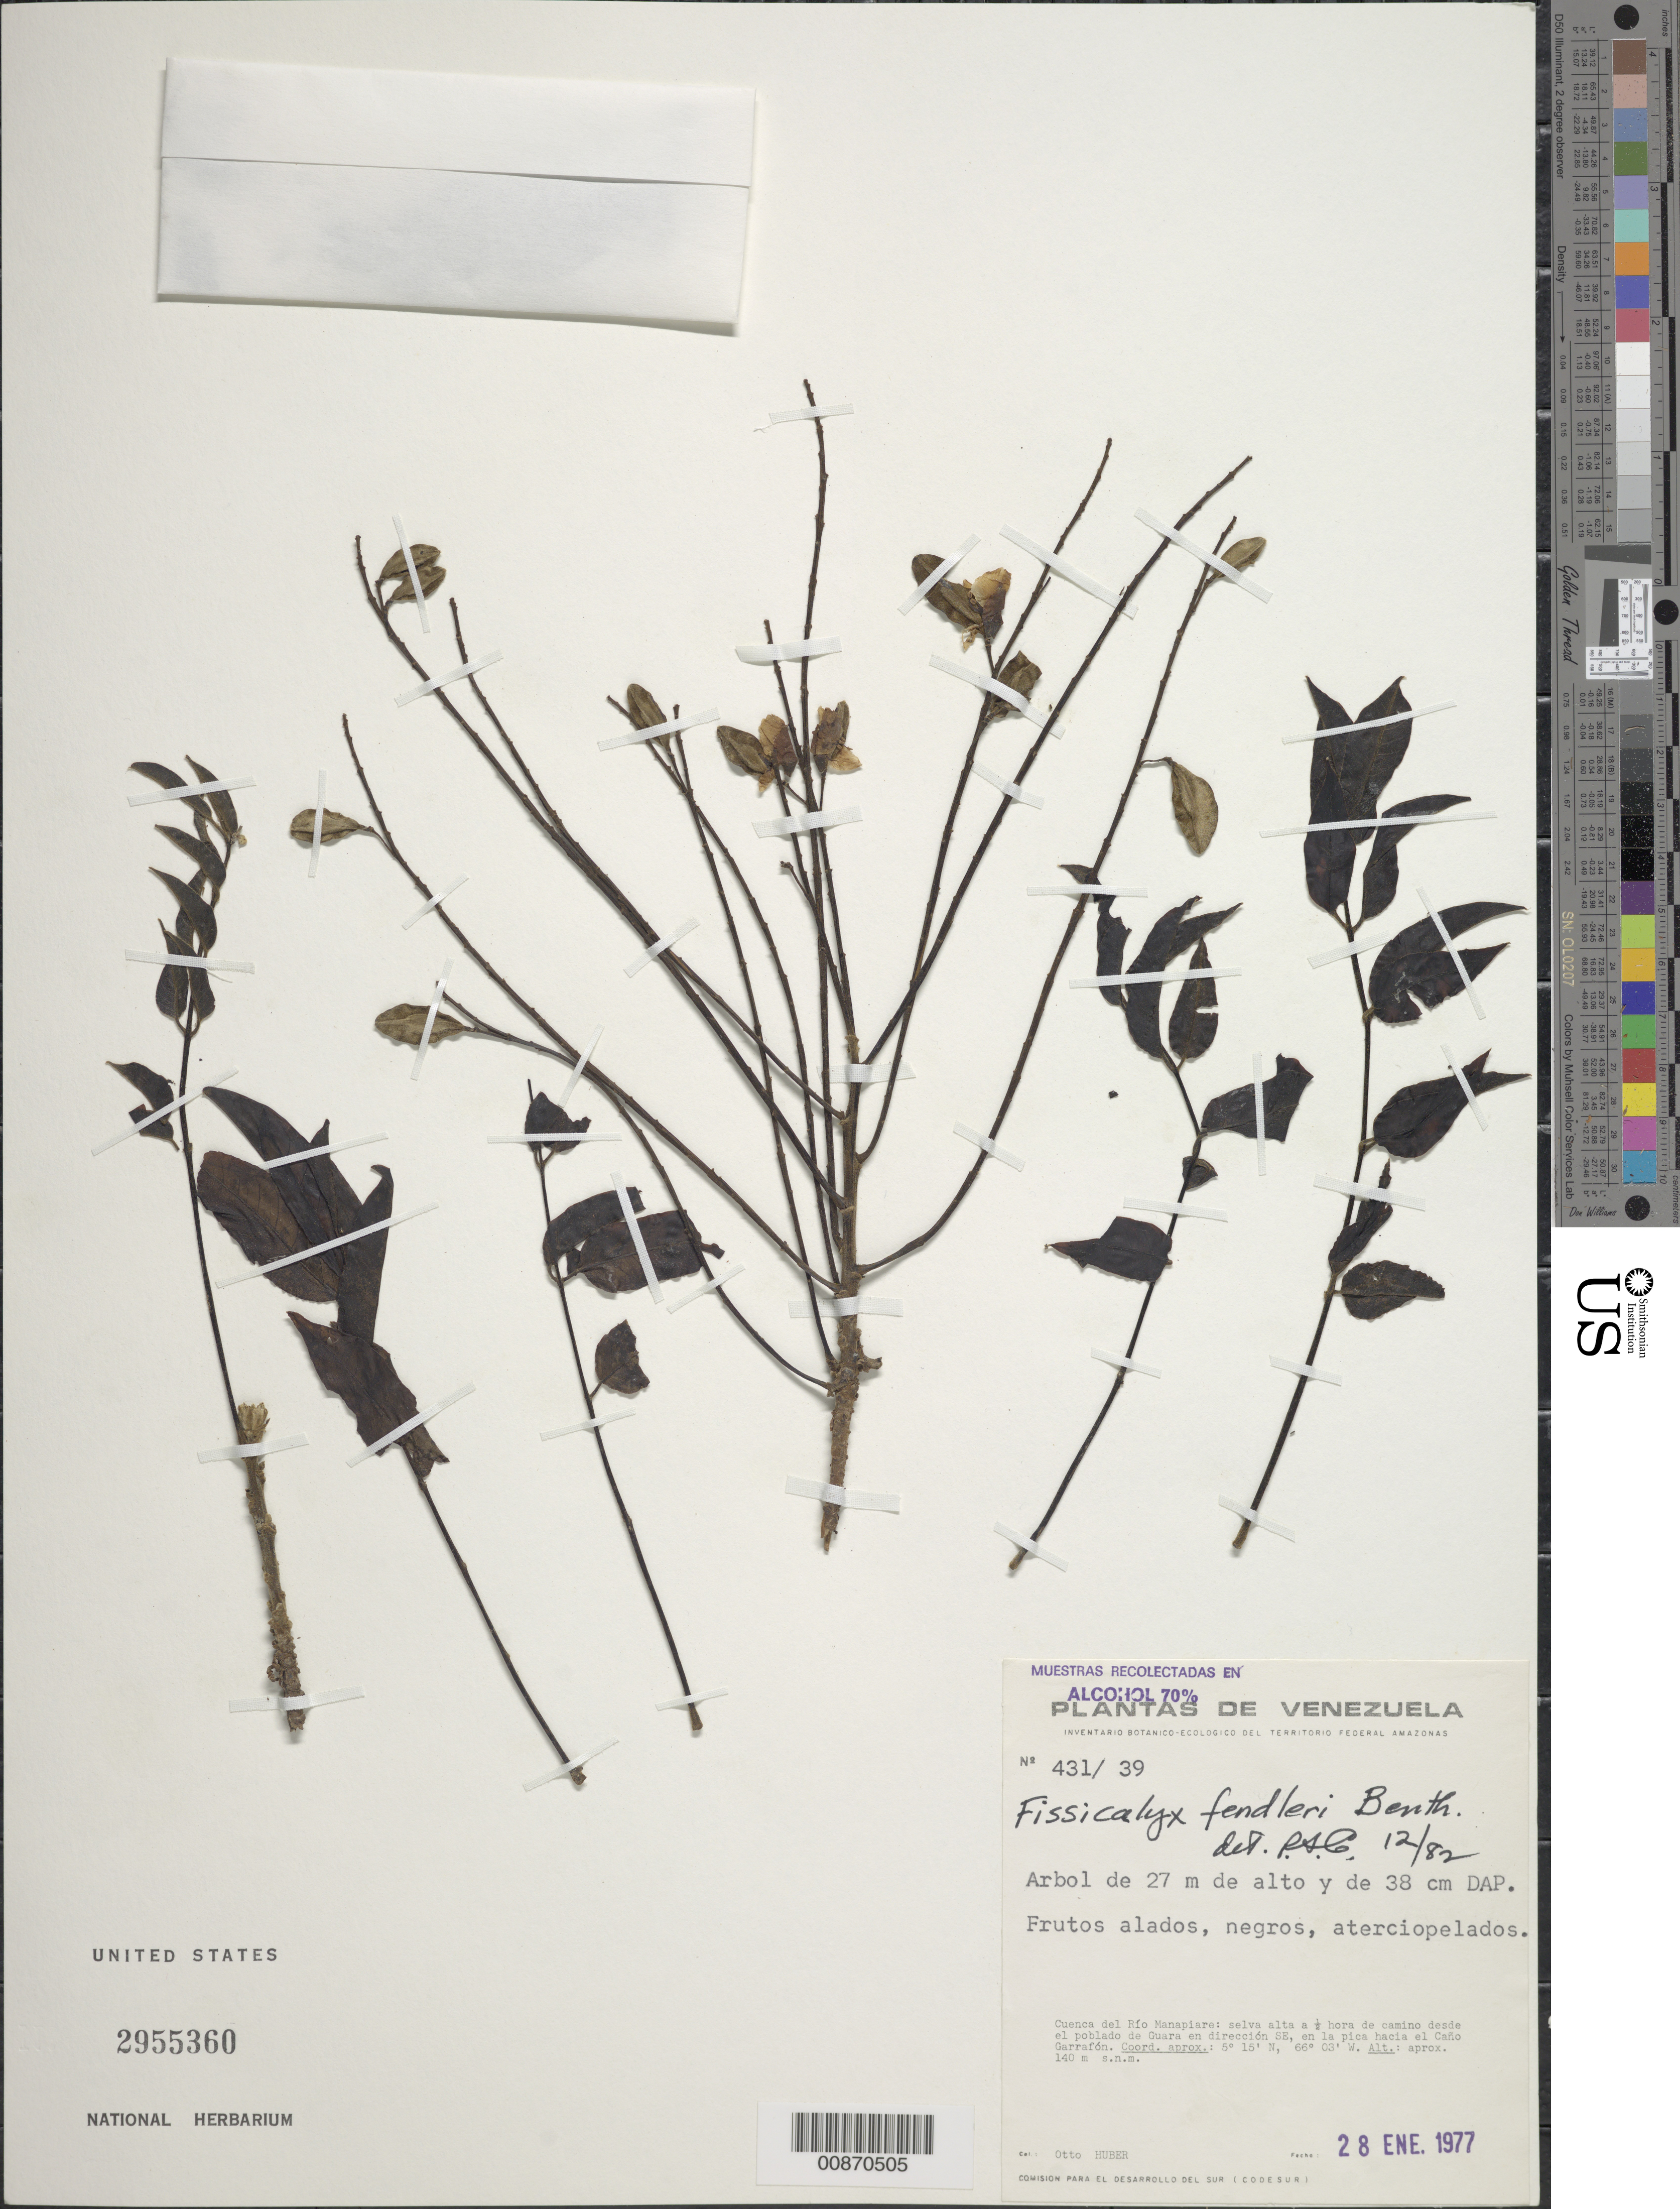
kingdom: Plantae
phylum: Tracheophyta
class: Magnoliopsida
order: Fabales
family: Fabaceae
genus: Fissicalyx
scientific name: Fissicalyx fendleri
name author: Benth.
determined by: Cowan, R. S.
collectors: O. Huber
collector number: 431 39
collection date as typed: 28-Jan-77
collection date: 1977-01-28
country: Venezuela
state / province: Amazonas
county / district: Atures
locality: Río Manapiare, cuenca, 0.5 hrs SE de el poblado de Guara, en la pica hacia el Caño Garrafón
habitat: Selva alta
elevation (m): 140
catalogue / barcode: US 2955360